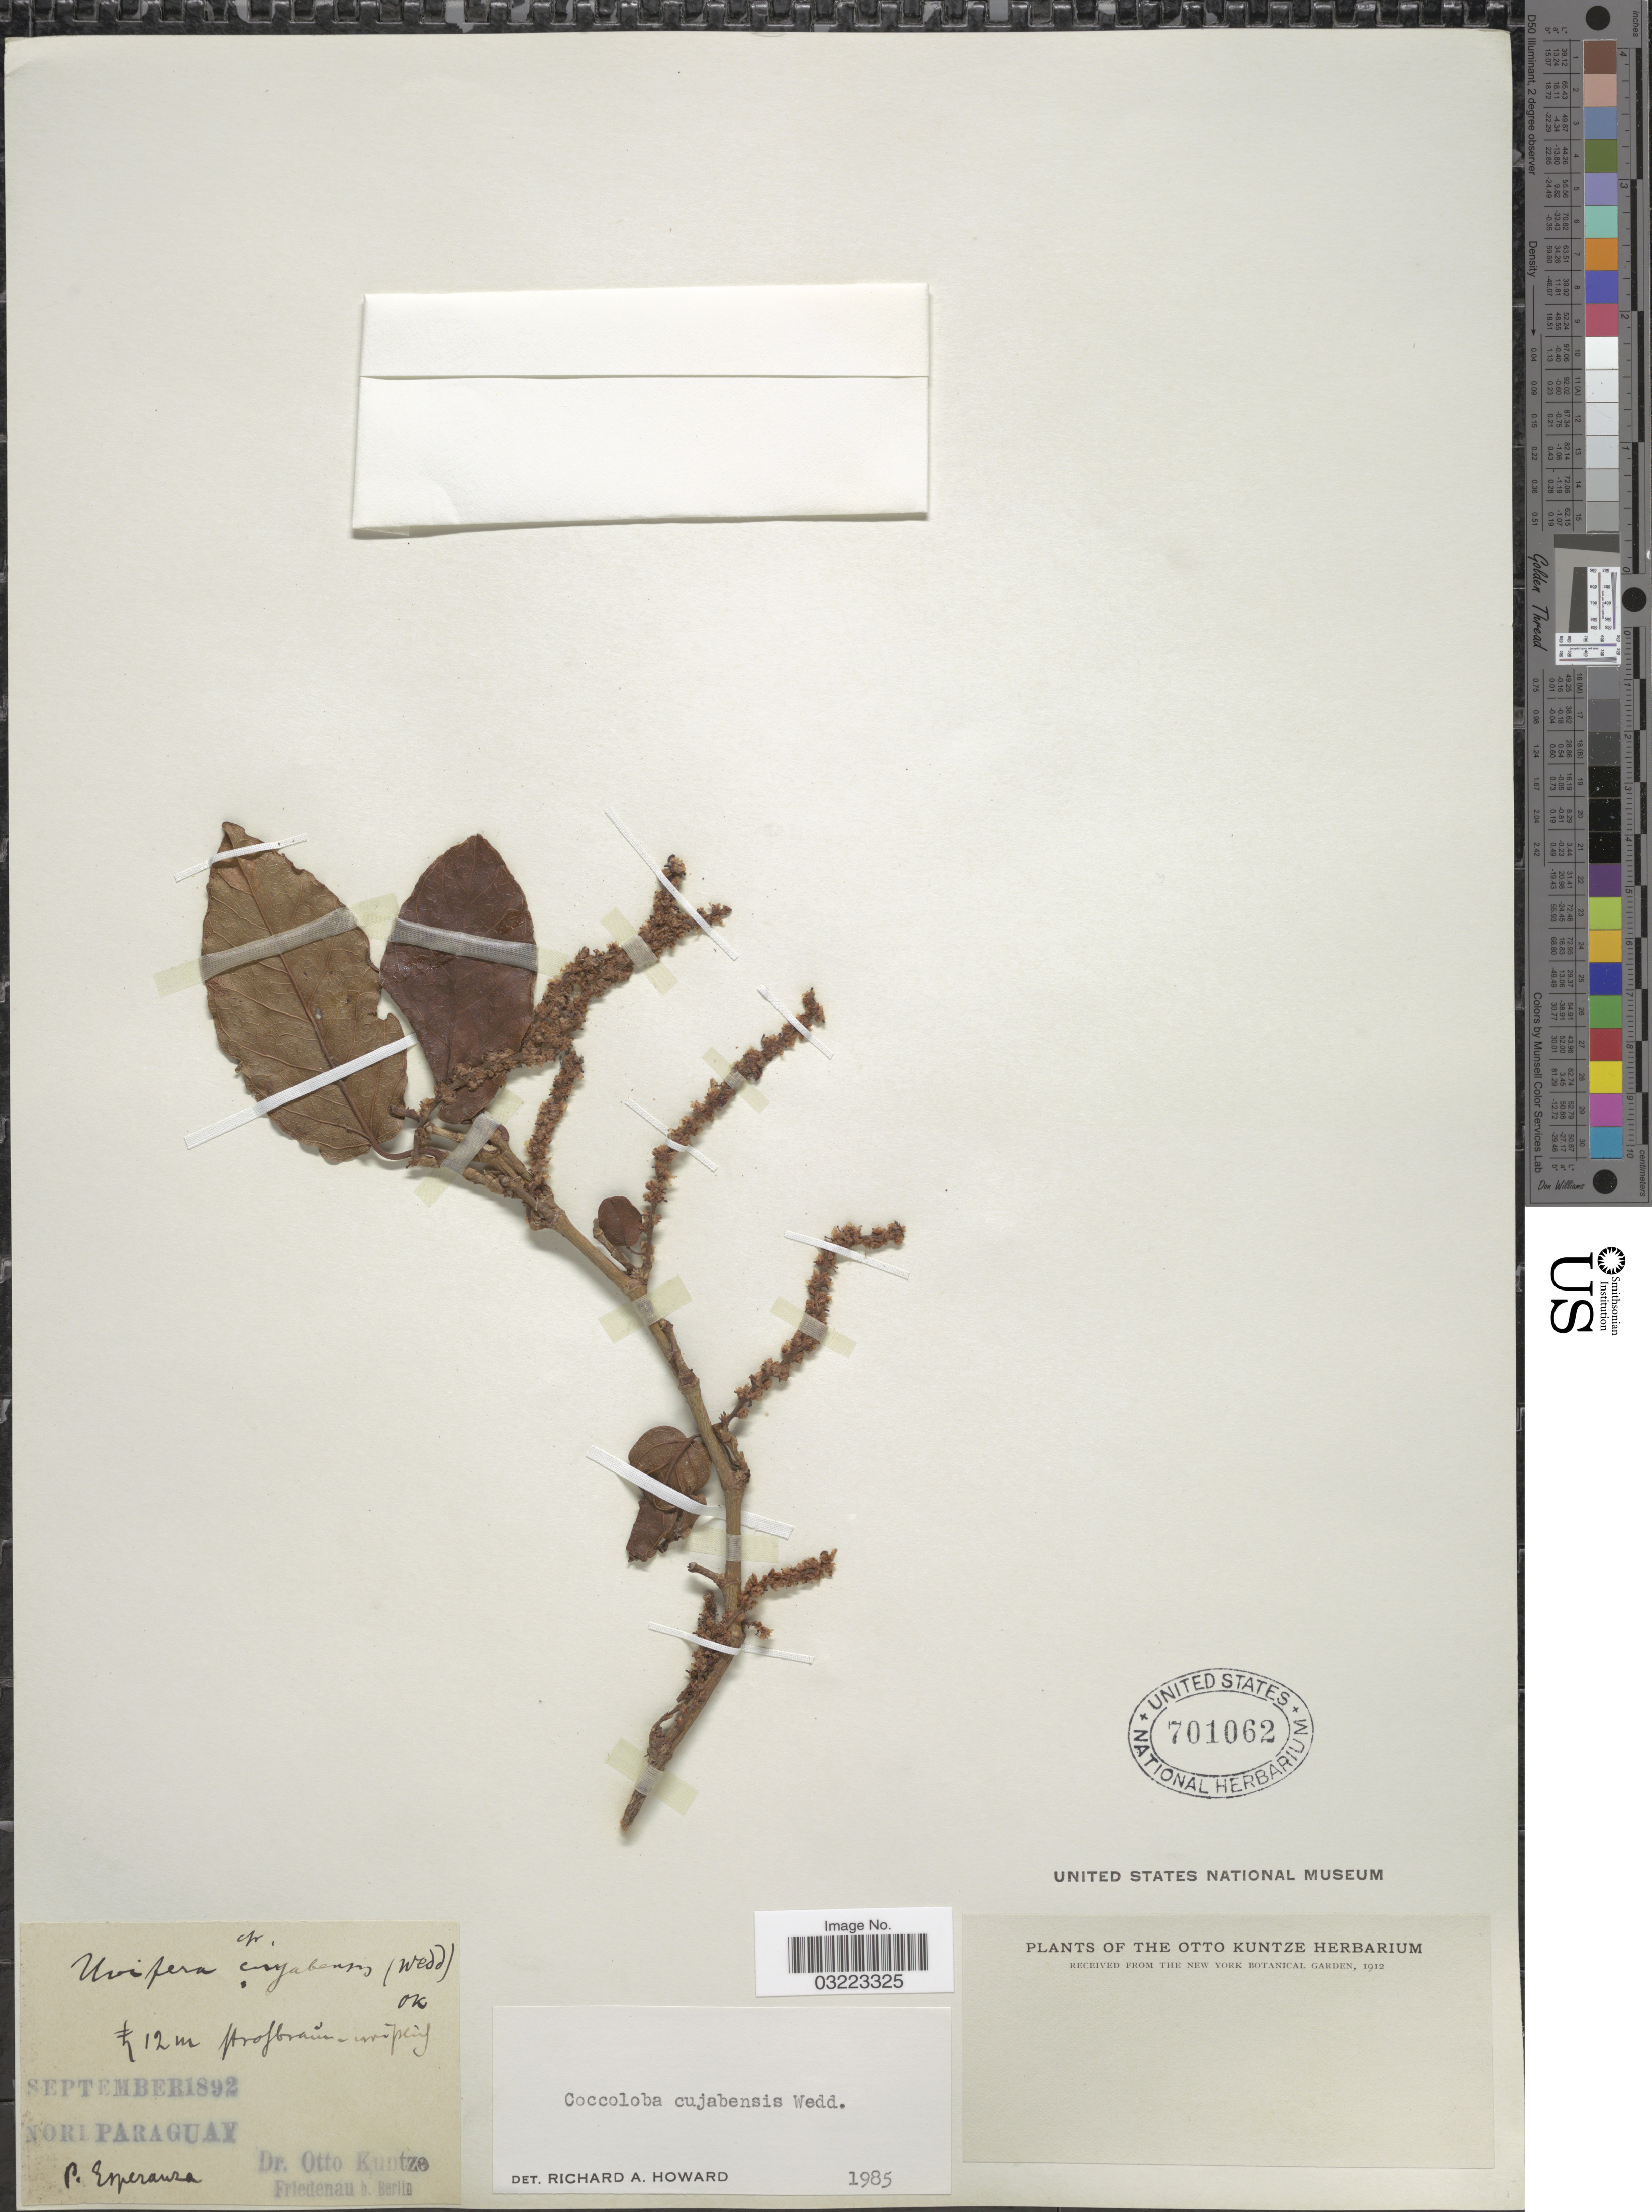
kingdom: Plantae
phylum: Tracheophyta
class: Magnoliopsida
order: Caryophyllales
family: Polygonaceae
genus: Coccoloba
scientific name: Coccoloba cuyabensis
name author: Wedd.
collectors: C.E.O. Kuntze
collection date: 1892-09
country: Paraguay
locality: Norl Paraguay. P. Esperanza.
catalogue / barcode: US 701062